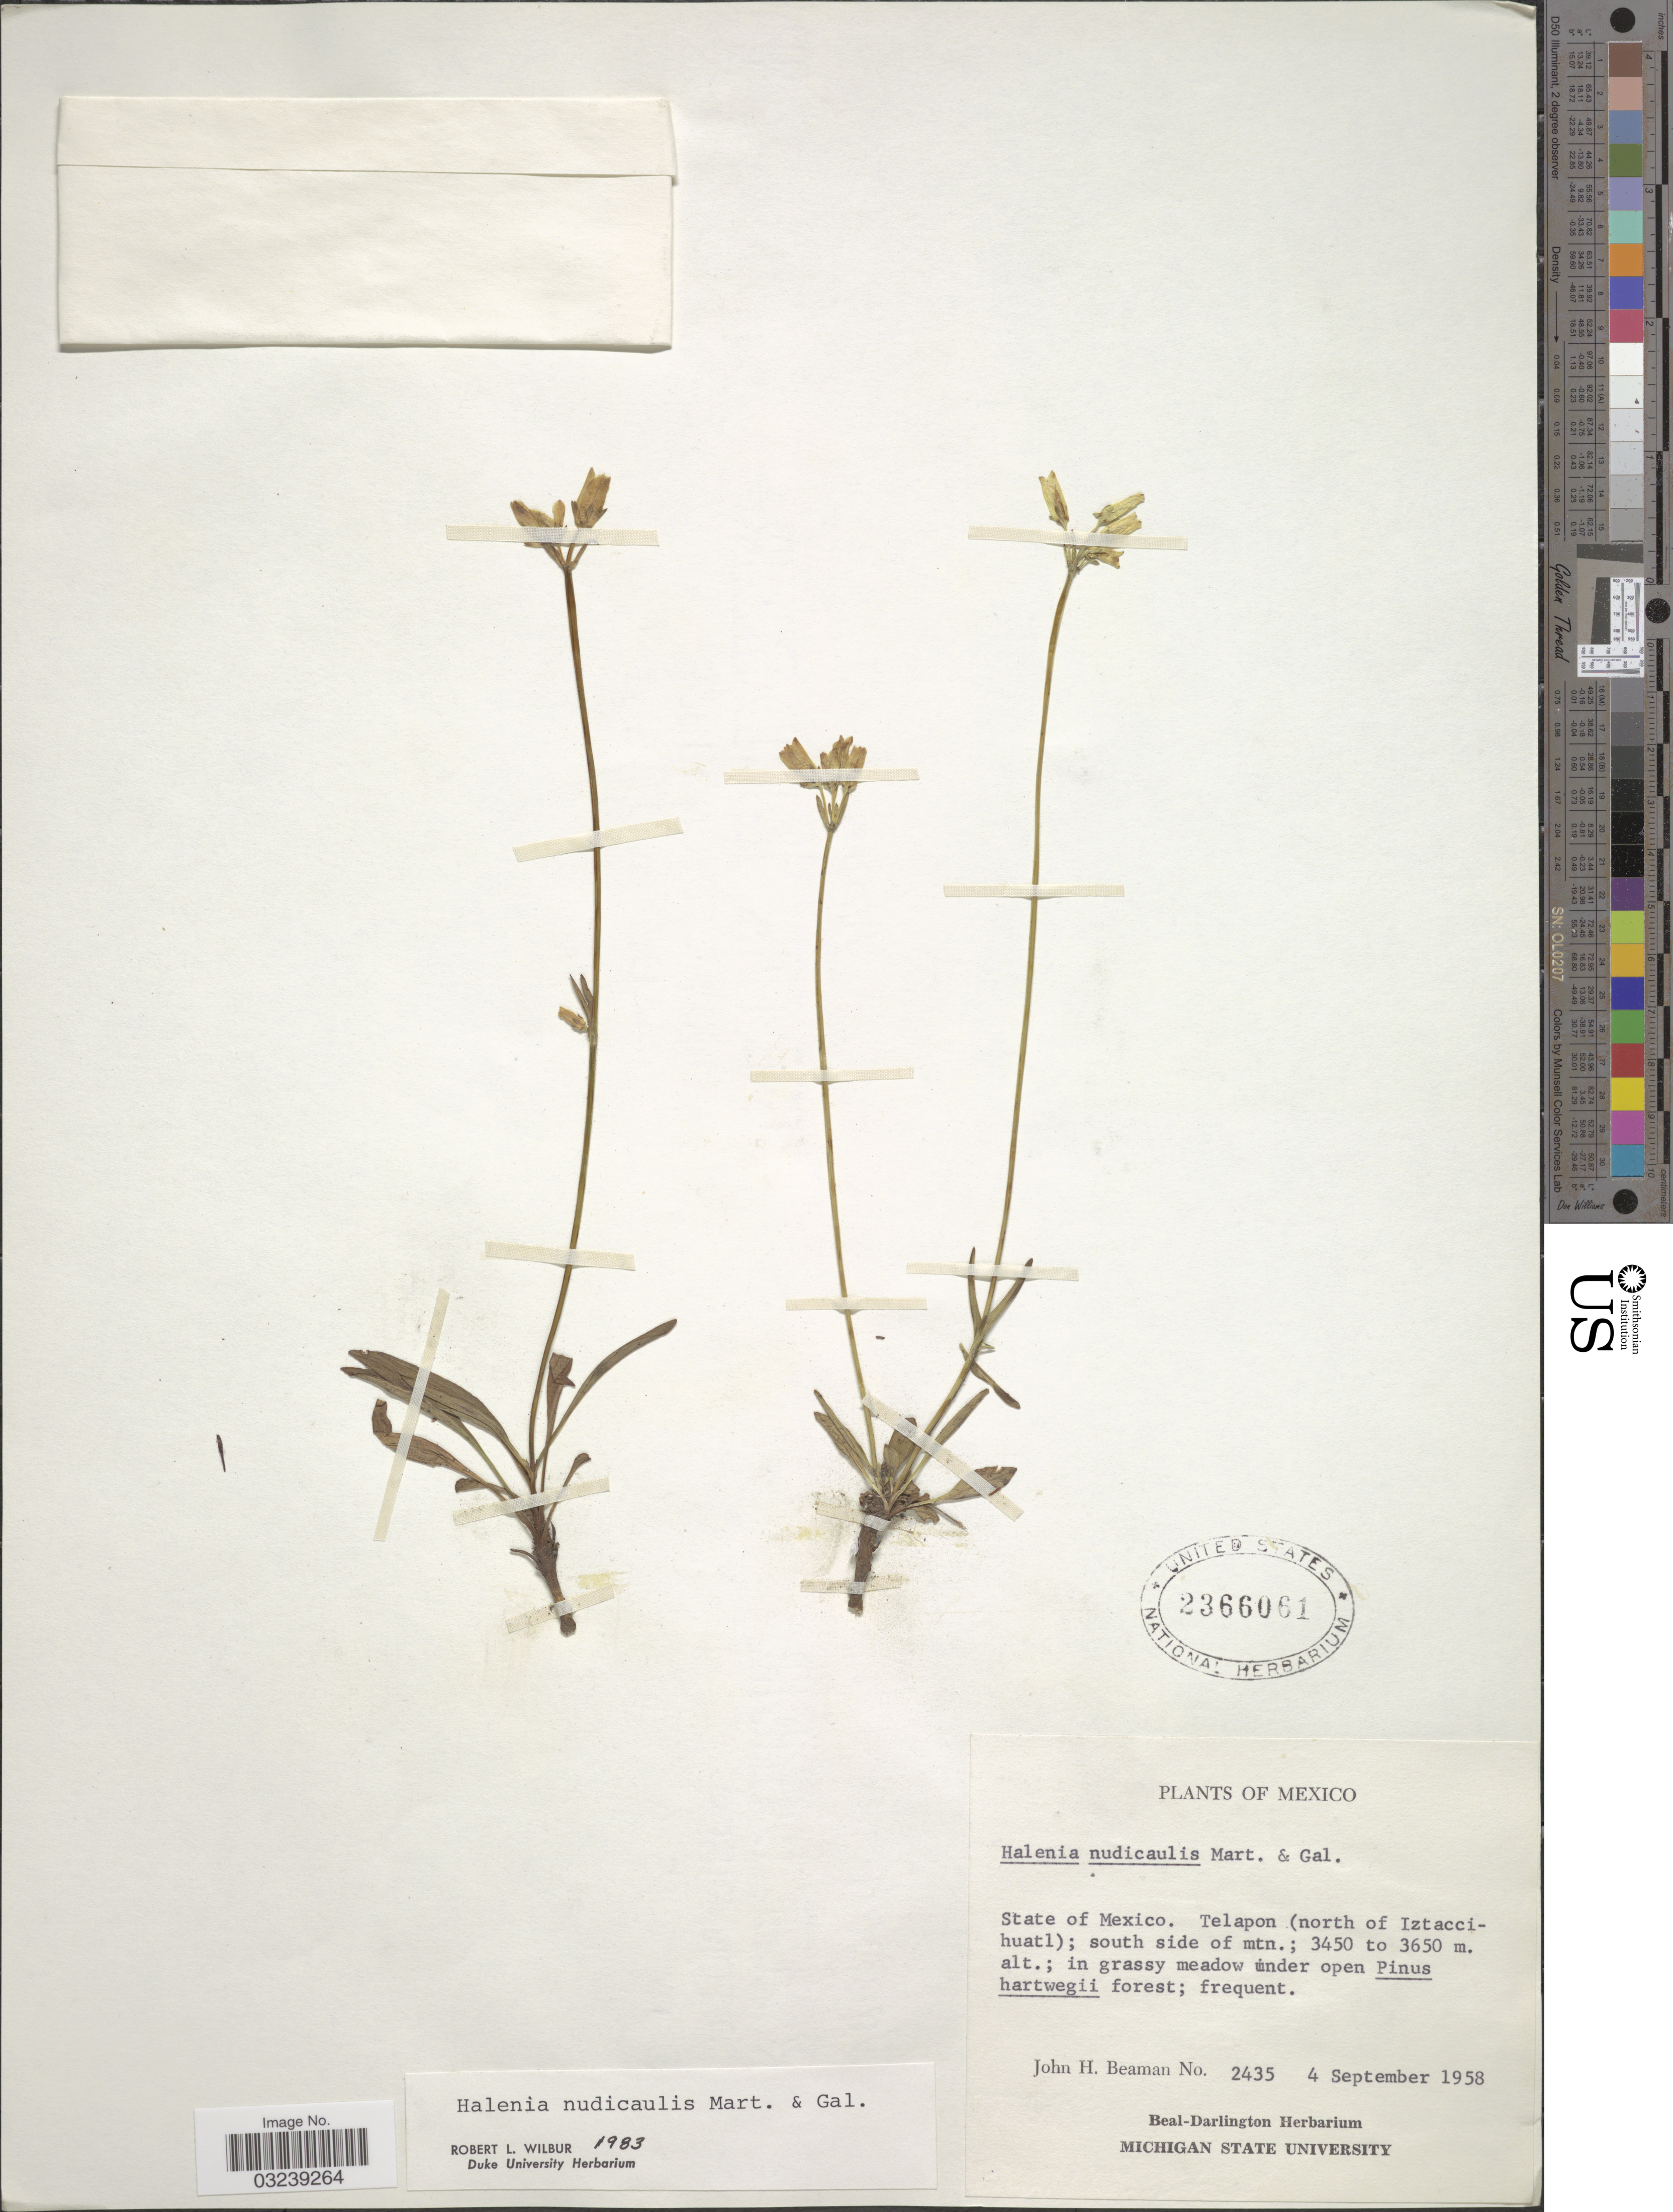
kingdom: Plantae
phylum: Tracheophyta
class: Magnoliopsida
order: Gentianales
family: Gentianaceae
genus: Halenia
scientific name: Halenia nudicaulis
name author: M. Martens & Galeotti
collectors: J. H. Beaman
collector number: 2435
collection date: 1958-09-04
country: Mexico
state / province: México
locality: Telapon (north of Iztacci-huatl); south side of mtn.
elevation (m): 3450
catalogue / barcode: US 2366061